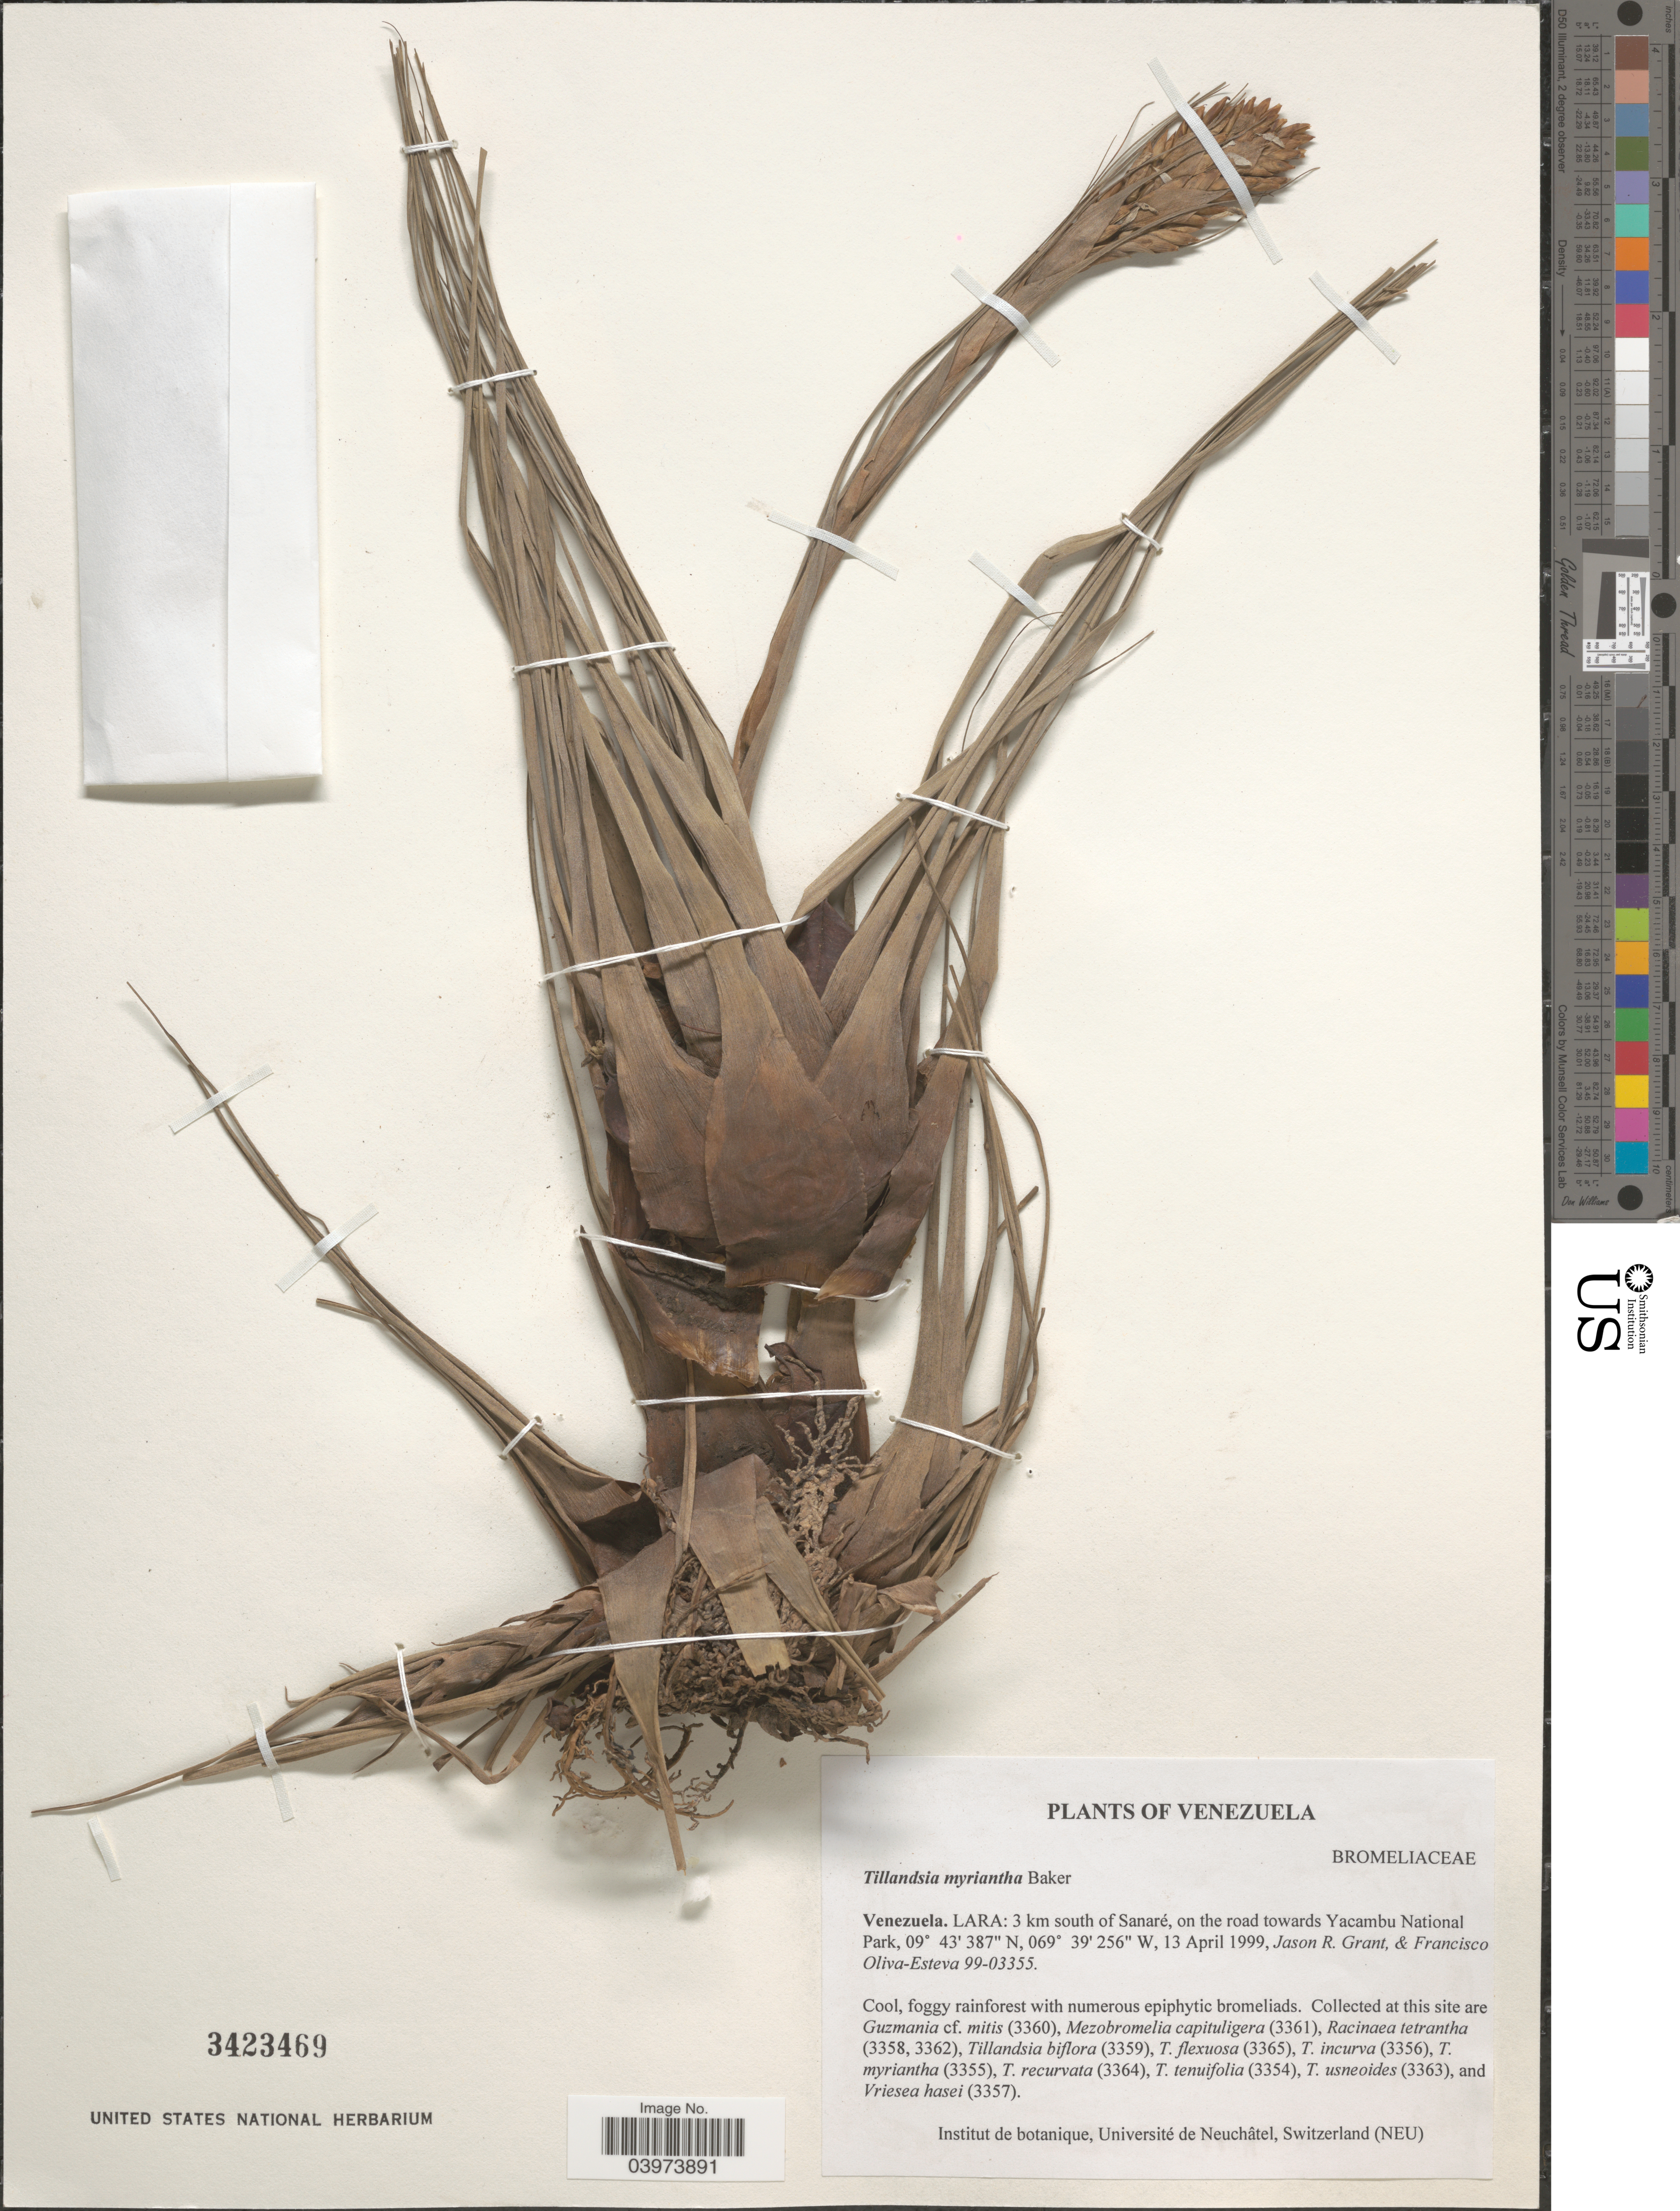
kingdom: Plantae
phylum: Tracheophyta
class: Liliopsida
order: Poales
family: Bromeliaceae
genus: Tillandsia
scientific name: Tillandsia myriantha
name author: Baker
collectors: J. R. Grant & F. Oliva-Esteva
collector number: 99-03355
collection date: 1999-04-13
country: Venezuela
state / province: Lara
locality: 3 km south of Sanaré, on the road towards Yacambu National Park.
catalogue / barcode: US 3423469